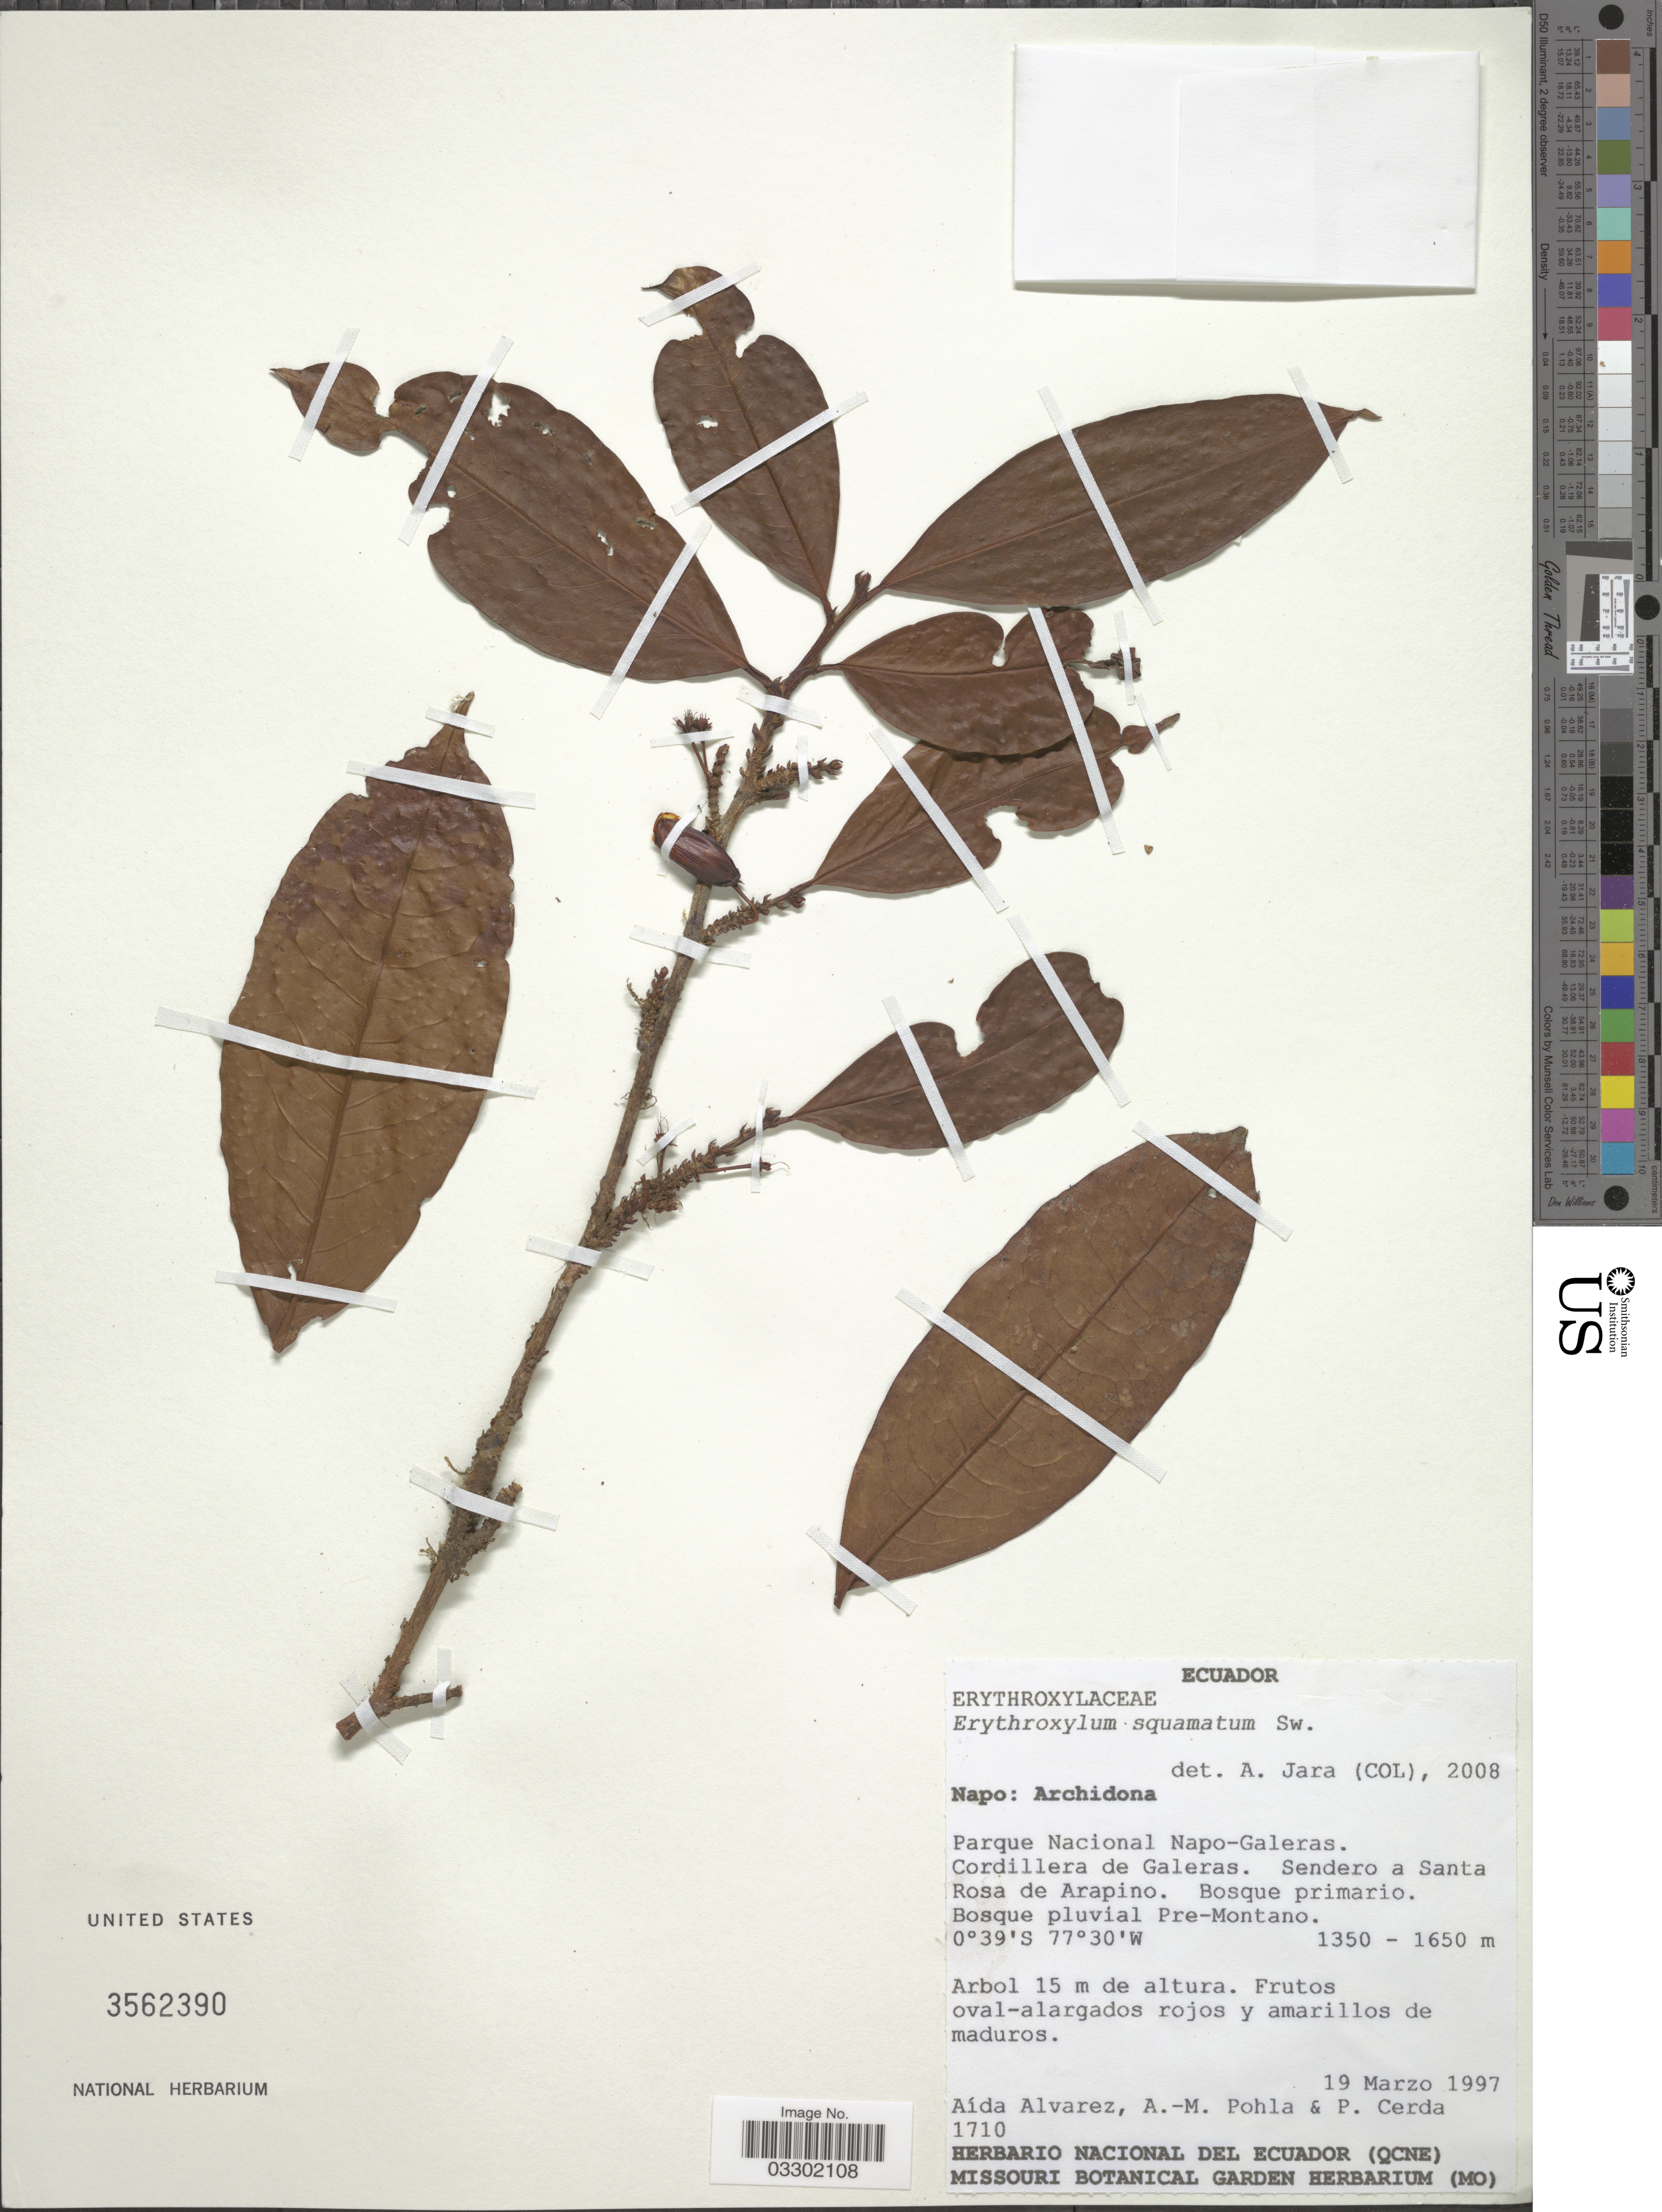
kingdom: Plantae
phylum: Tracheophyta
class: Magnoliopsida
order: Malpighiales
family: Erythroxylaceae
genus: Erythroxylum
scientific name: Erythroxylum squamatum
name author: Sw.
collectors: A. Alvarez, A. Pohla & P. Cerda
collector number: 1710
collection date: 1997-03-19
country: Ecuador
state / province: Napo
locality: Archidona, Parque Nacional Napo-Galeras. Cordillera de Galeras. Sendero a Santa Rosa de Arapino.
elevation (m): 1350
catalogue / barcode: US 3562390